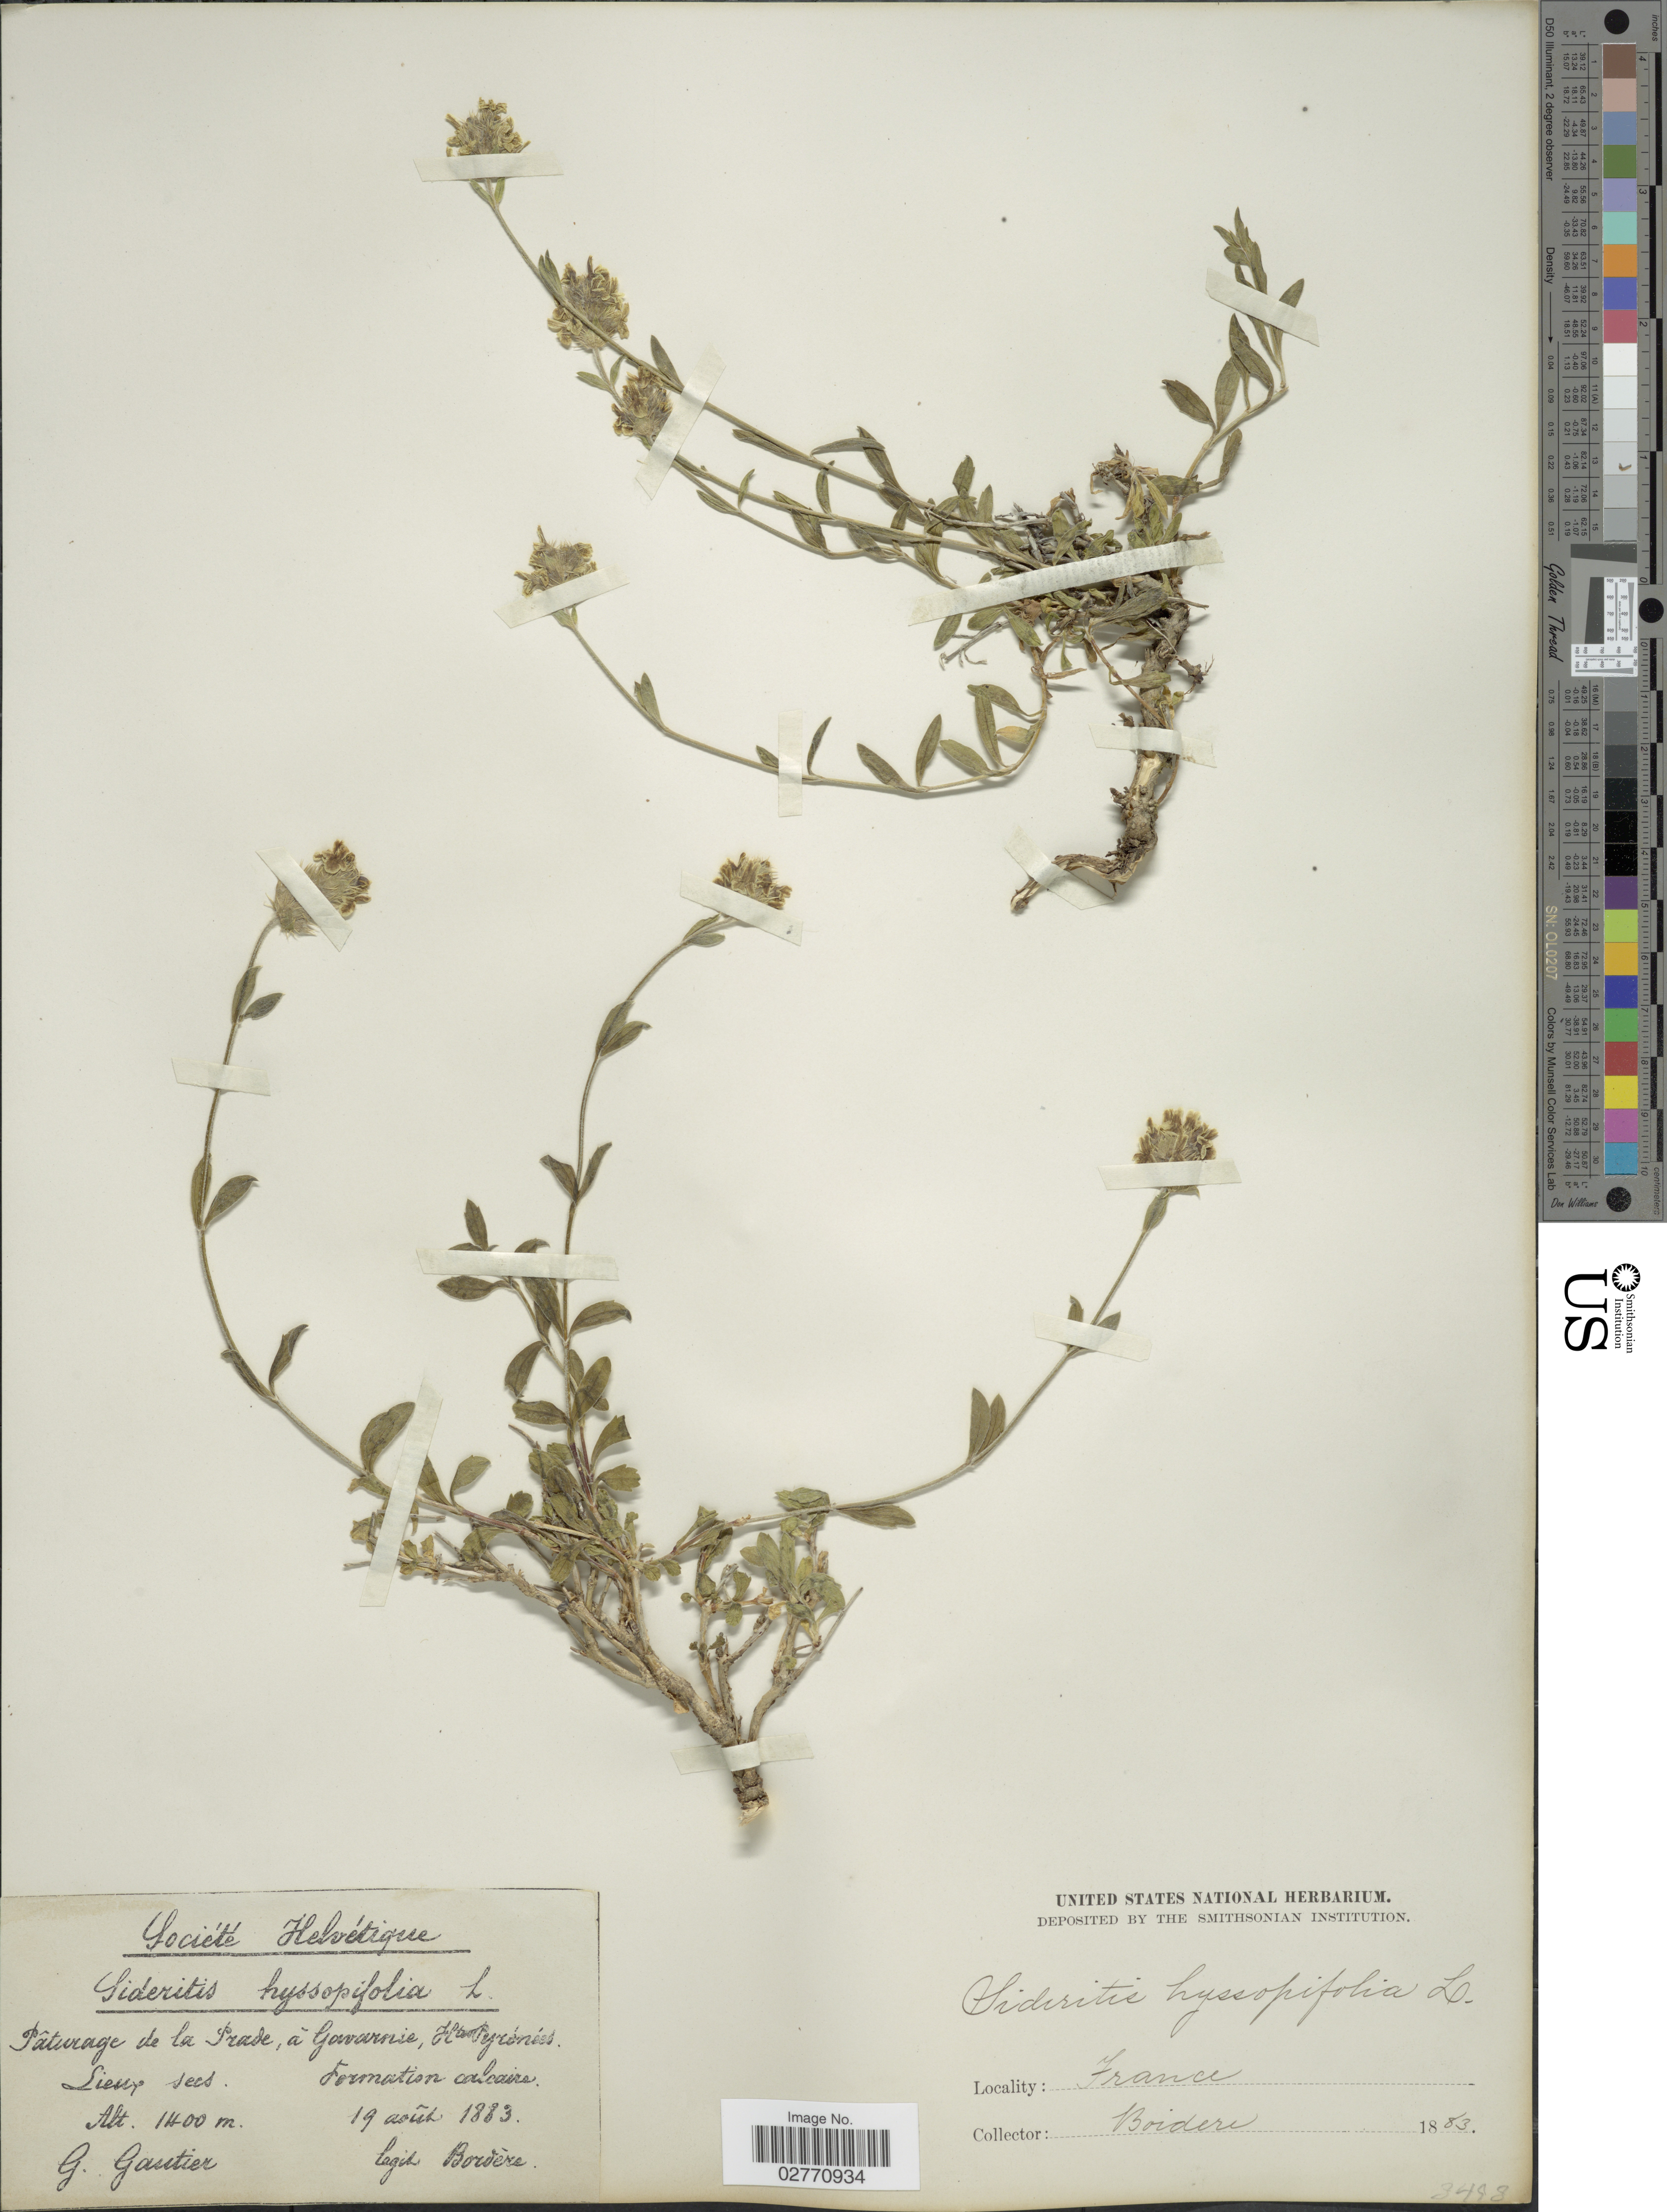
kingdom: Plantae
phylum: Tracheophyta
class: Magnoliopsida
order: Lamiales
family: Lamiaceae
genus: Sideritis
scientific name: Sideritis hyssopifolia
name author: L.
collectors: -. Bordère & G. Gautier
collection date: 1883-08-19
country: France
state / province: Occitanie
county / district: Hautes-Pyrénées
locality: Pâturage de la Prade, á Govarnie, Ht Pyrénées.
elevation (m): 1400